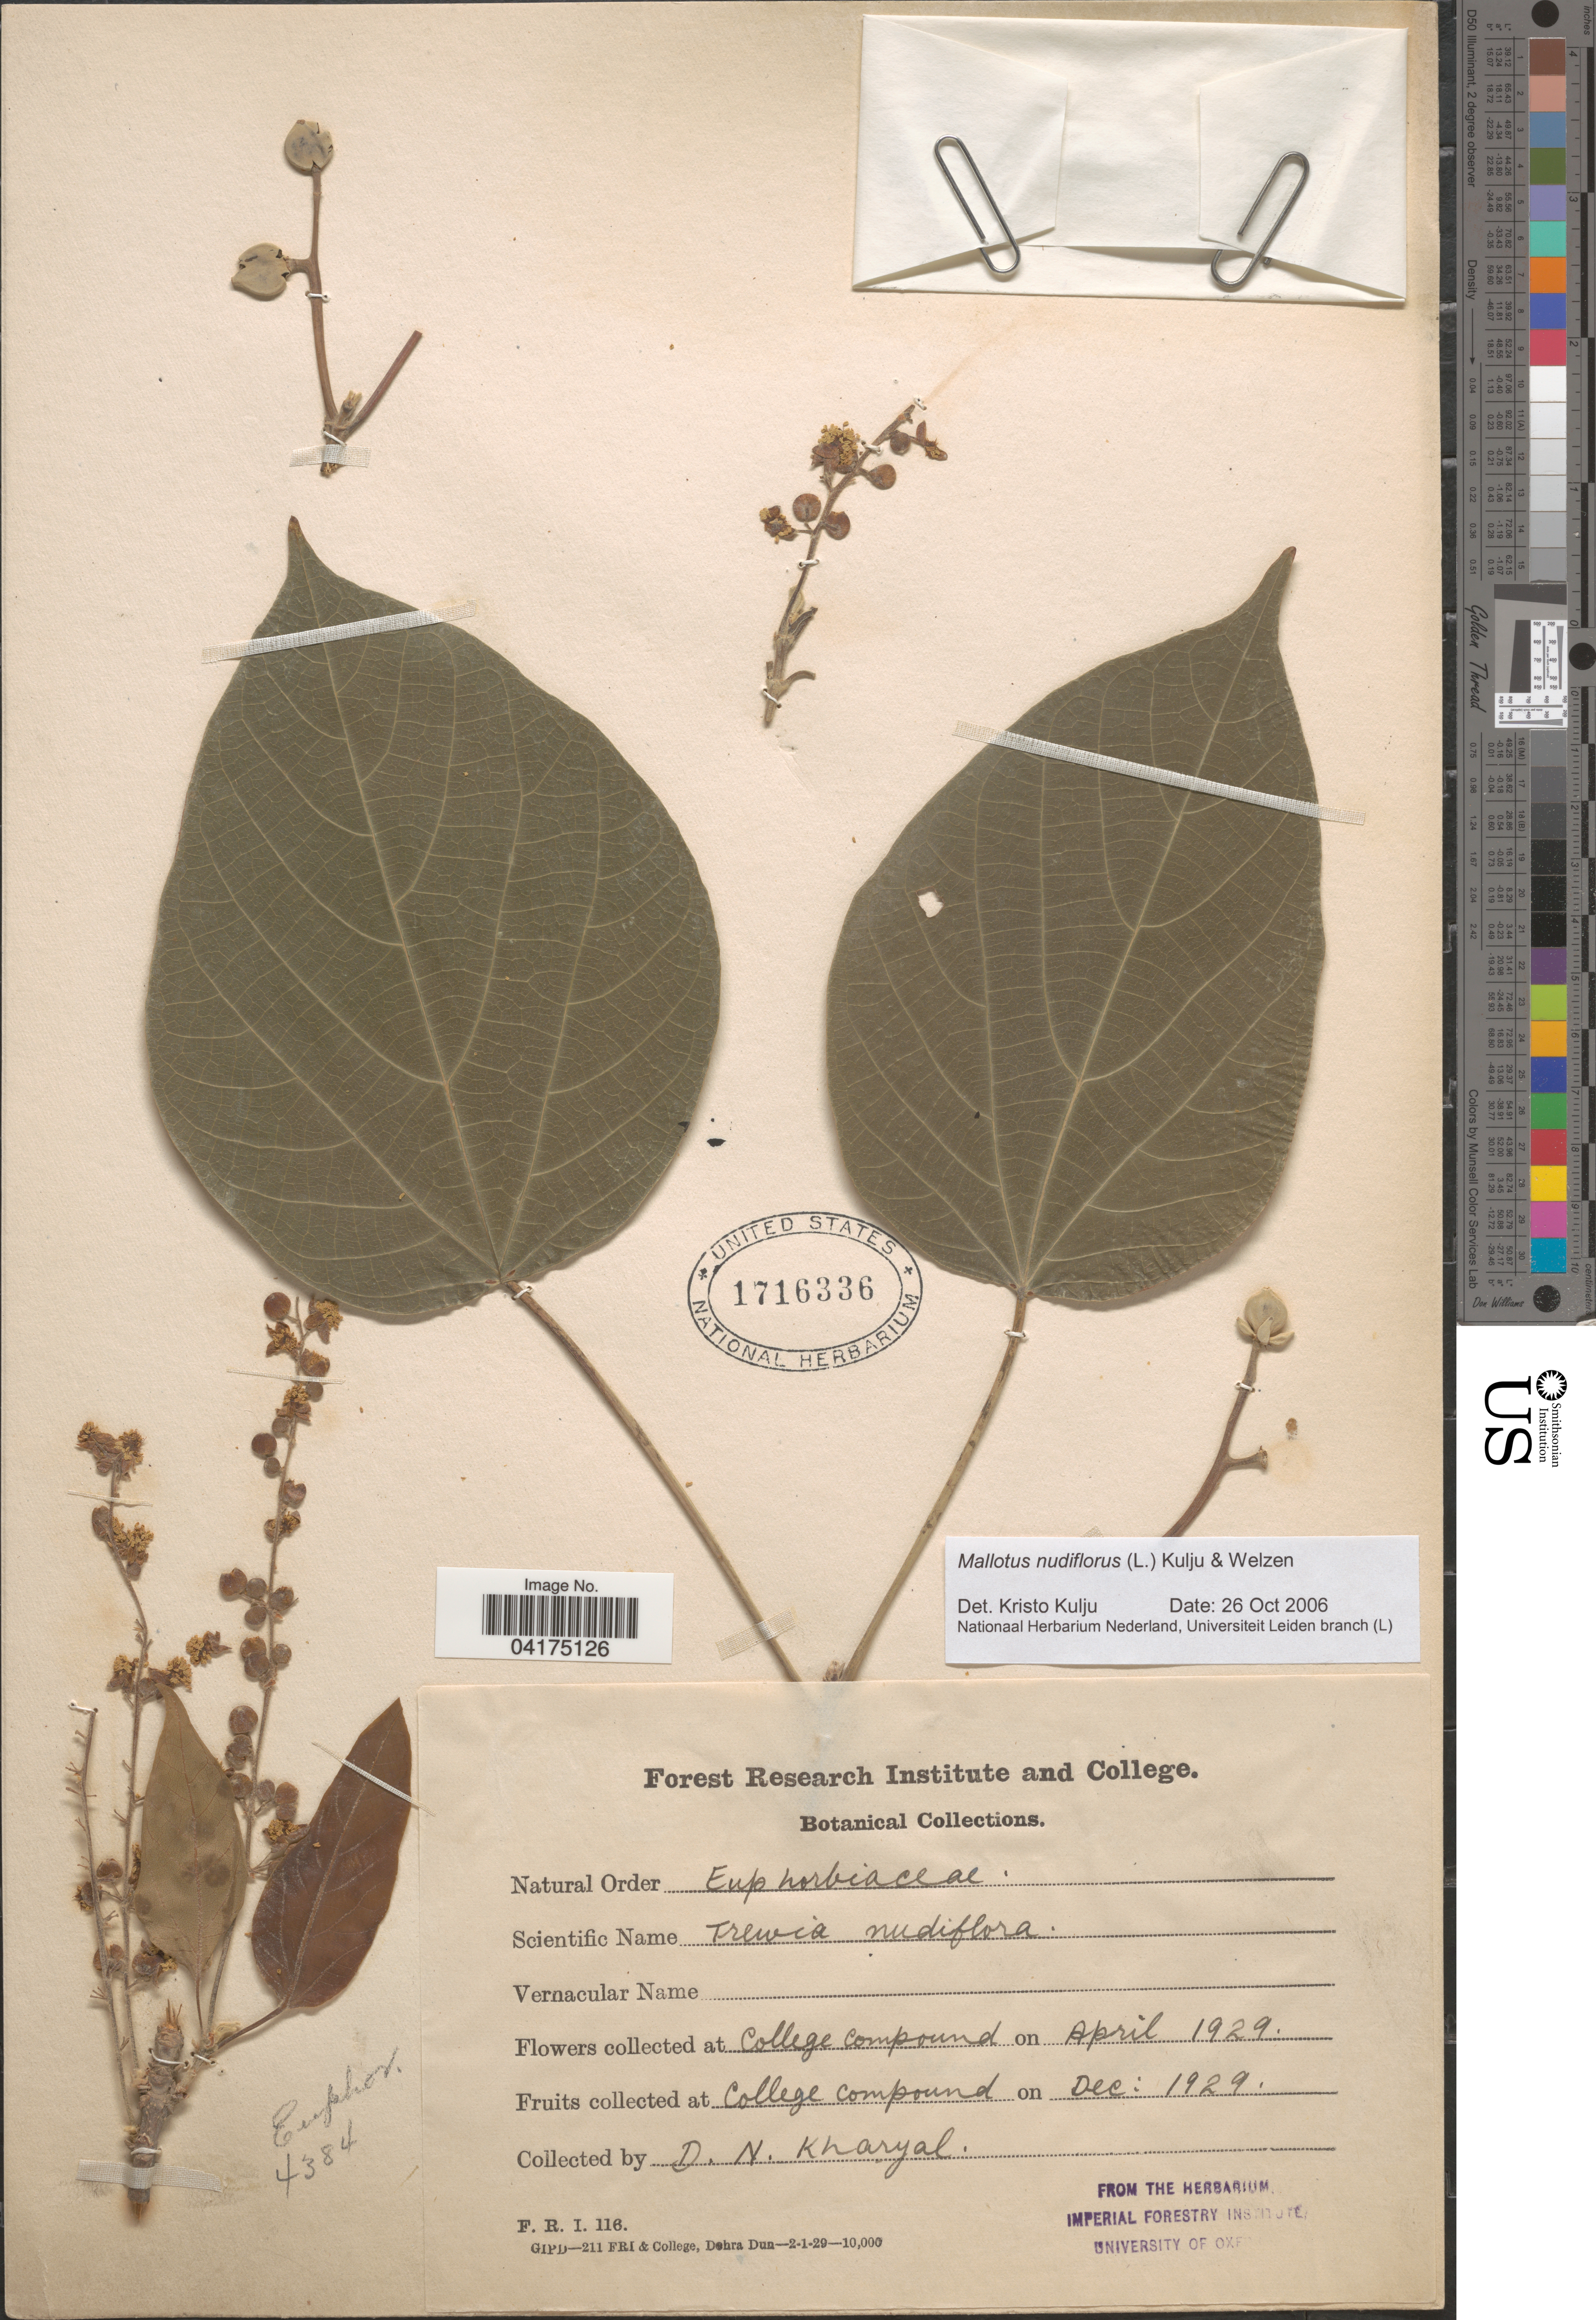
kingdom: Plantae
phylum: Tracheophyta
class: Magnoliopsida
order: Malpighiales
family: Euphorbiaceae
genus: Mallotus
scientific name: Mallotus nudiflorus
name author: (L.) Kulju & Welzen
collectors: D. N. Kharyal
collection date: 1929-04/1929-12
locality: College compound.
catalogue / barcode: US 1716336